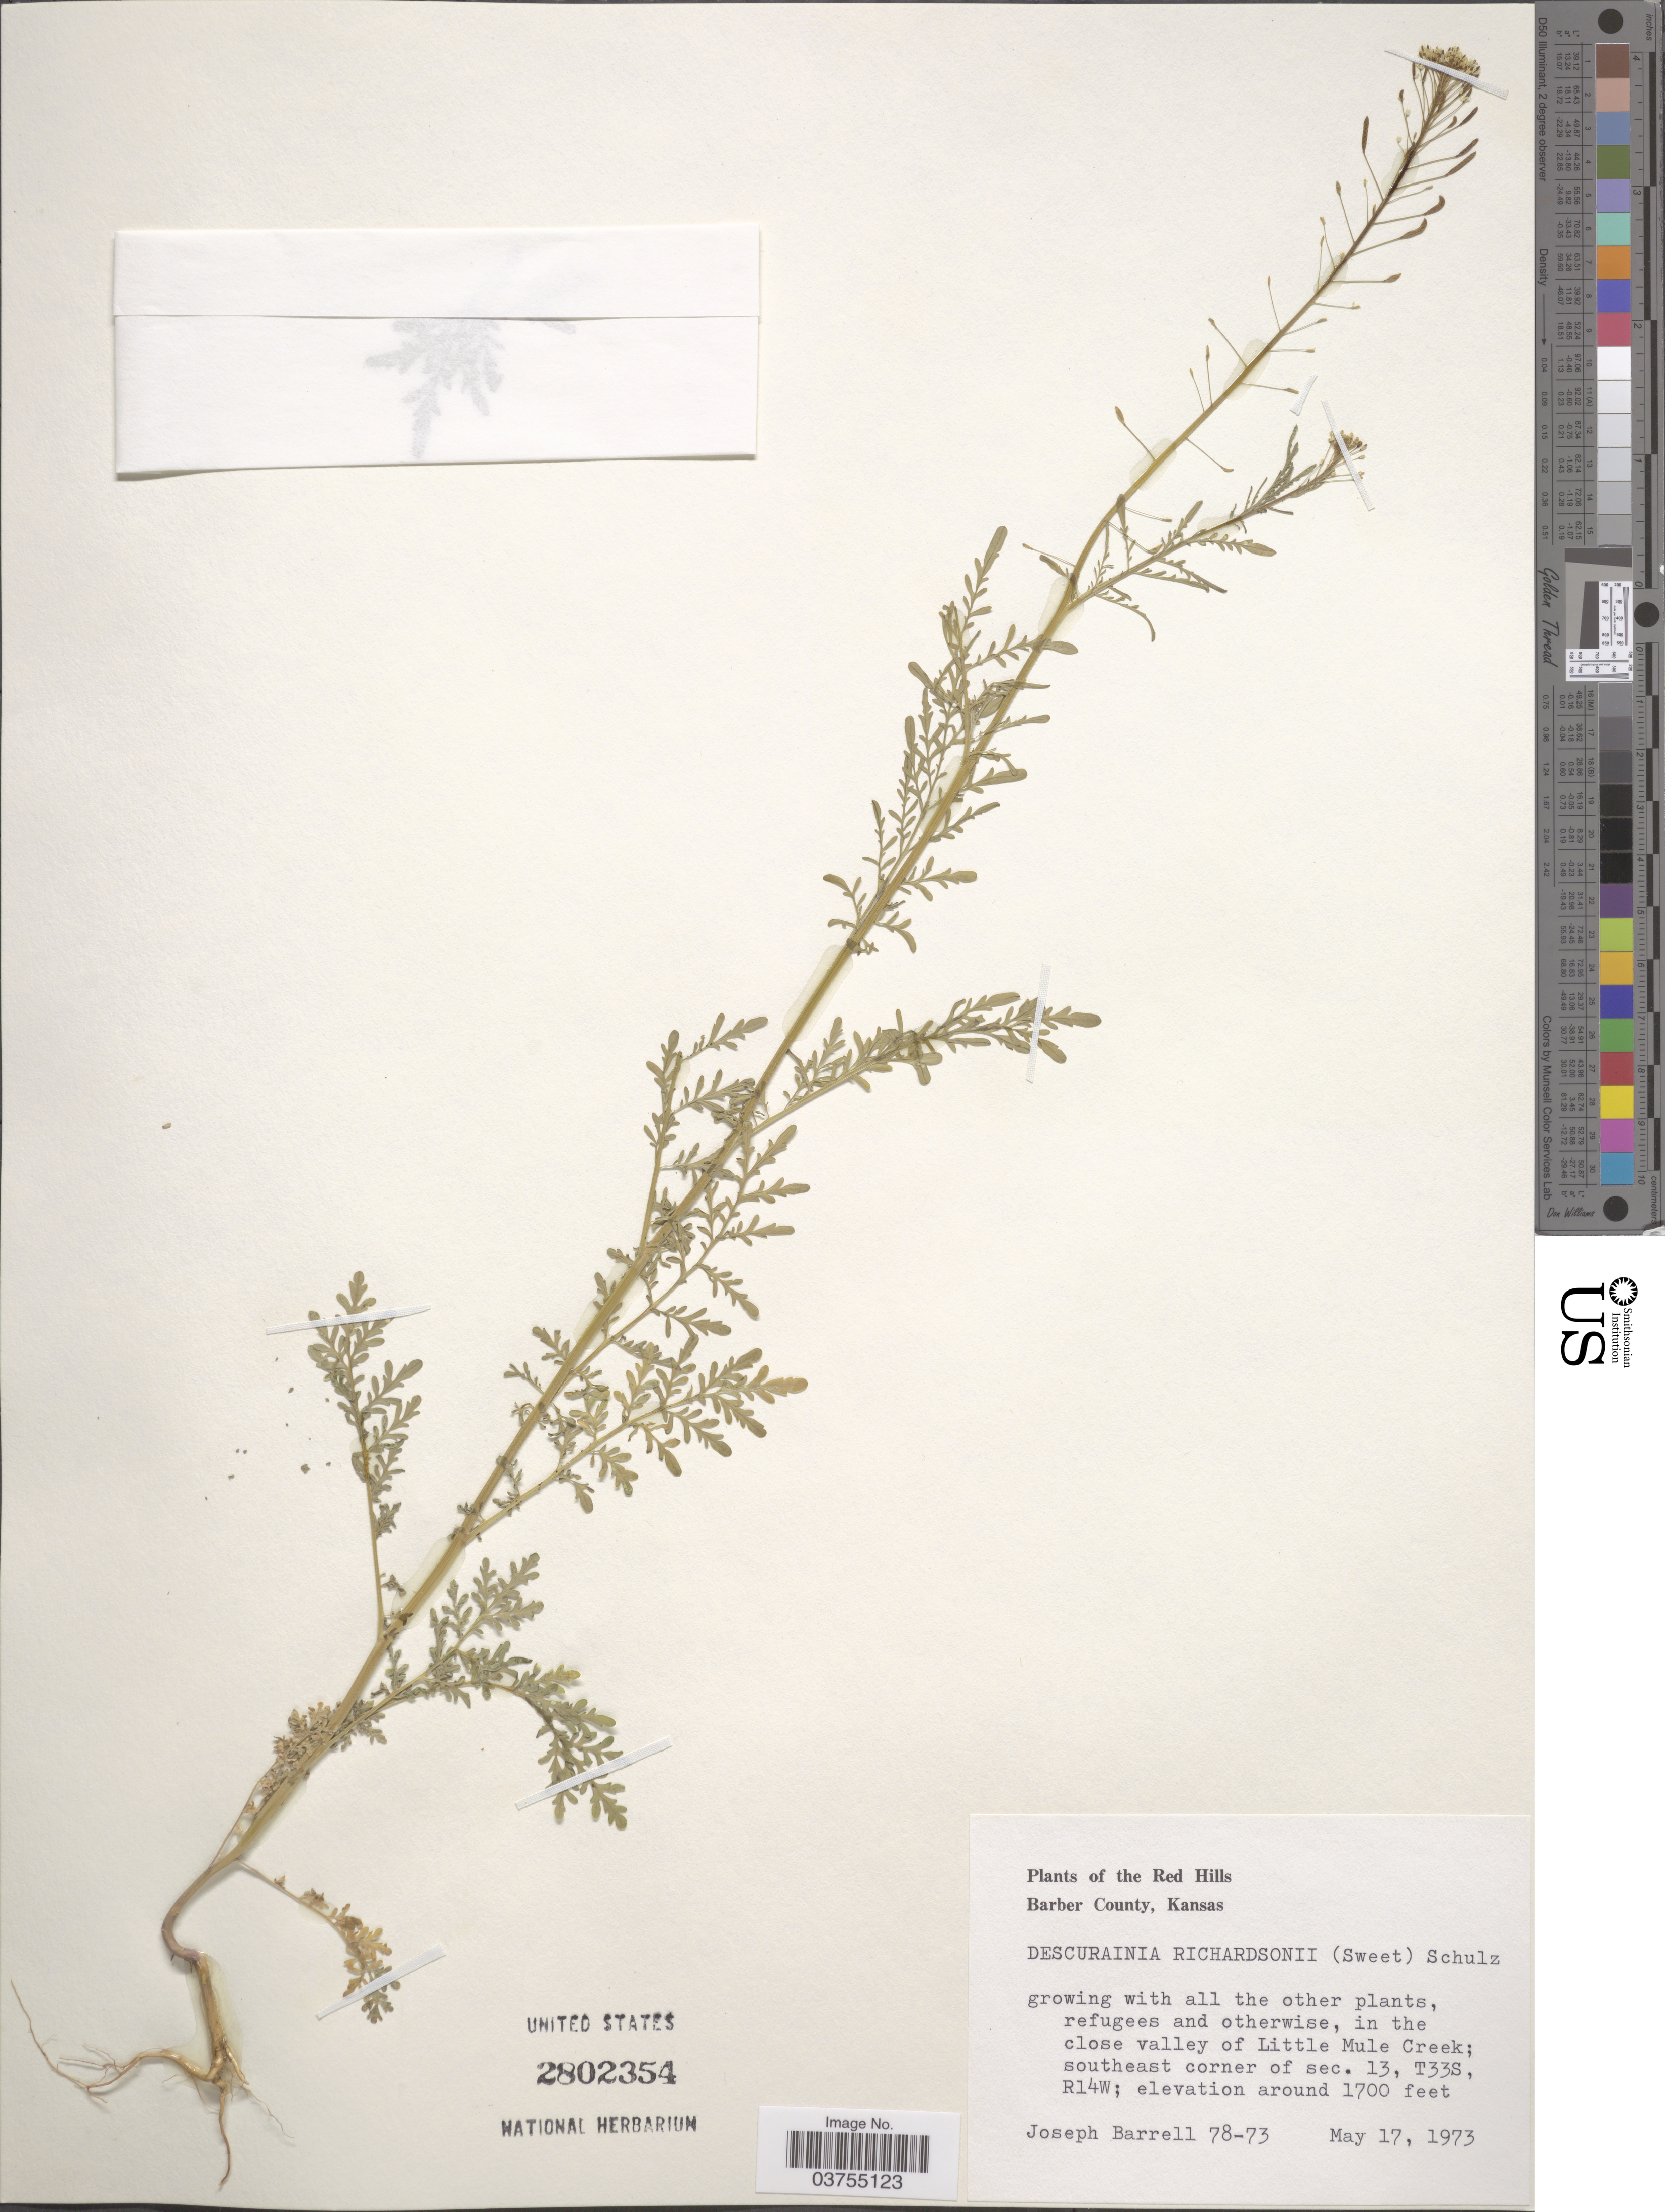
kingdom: Plantae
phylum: Tracheophyta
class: Magnoliopsida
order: Brassicales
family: Brassicaceae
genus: Descurainia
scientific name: Descurainia richardsonii subsp. incisa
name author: (Engelm. ex A. Gray) Detling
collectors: J. Barrell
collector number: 78-73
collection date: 1973-05-17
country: United States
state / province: Kansas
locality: The Red Hills. Barber County. In the close valley of Little Mule Creek; southeast corner of sec. 13, T33S, R14W.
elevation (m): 518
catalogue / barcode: US 2802354